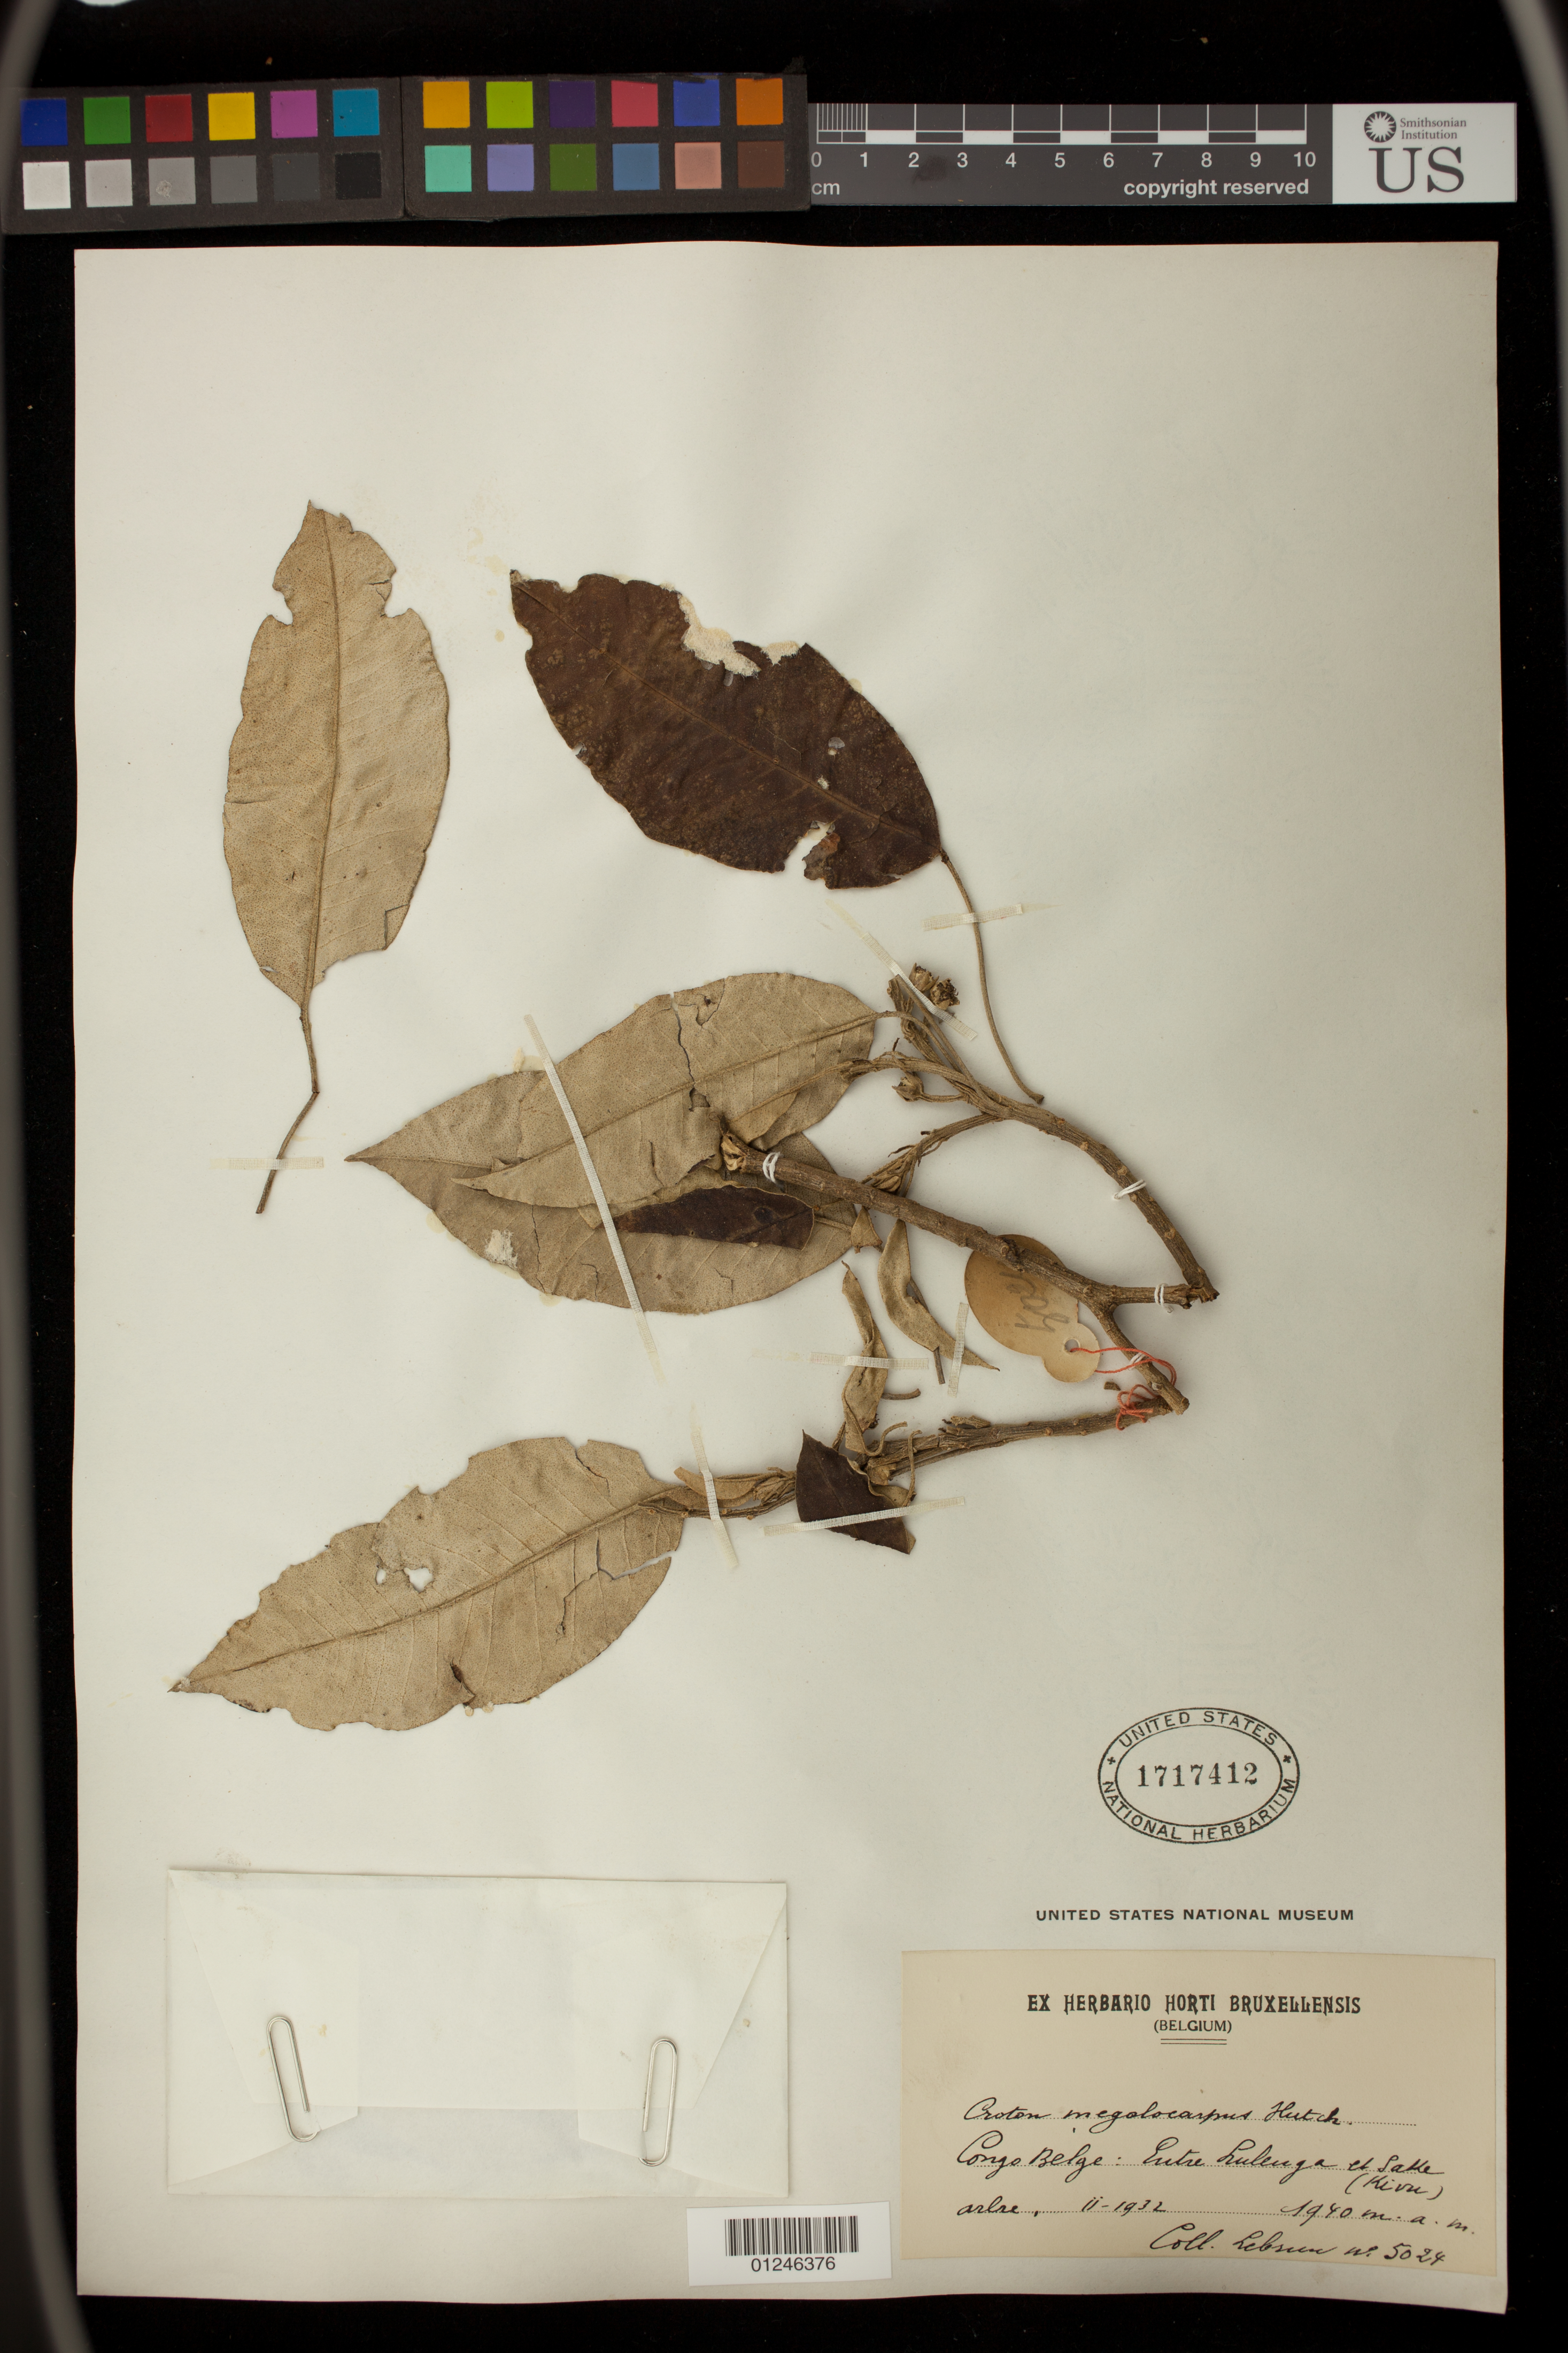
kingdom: Plantae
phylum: Tracheophyta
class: Magnoliopsida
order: Malpighiales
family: Euphorbiaceae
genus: Croton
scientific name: Croton megalocarpus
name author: Hutch.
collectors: J.A. Lebrun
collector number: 5024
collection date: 1932-02-01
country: Congo, Democratic Republic of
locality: Luleuga et Lake (Kivu)arlre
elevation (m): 1940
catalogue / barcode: US 1717412